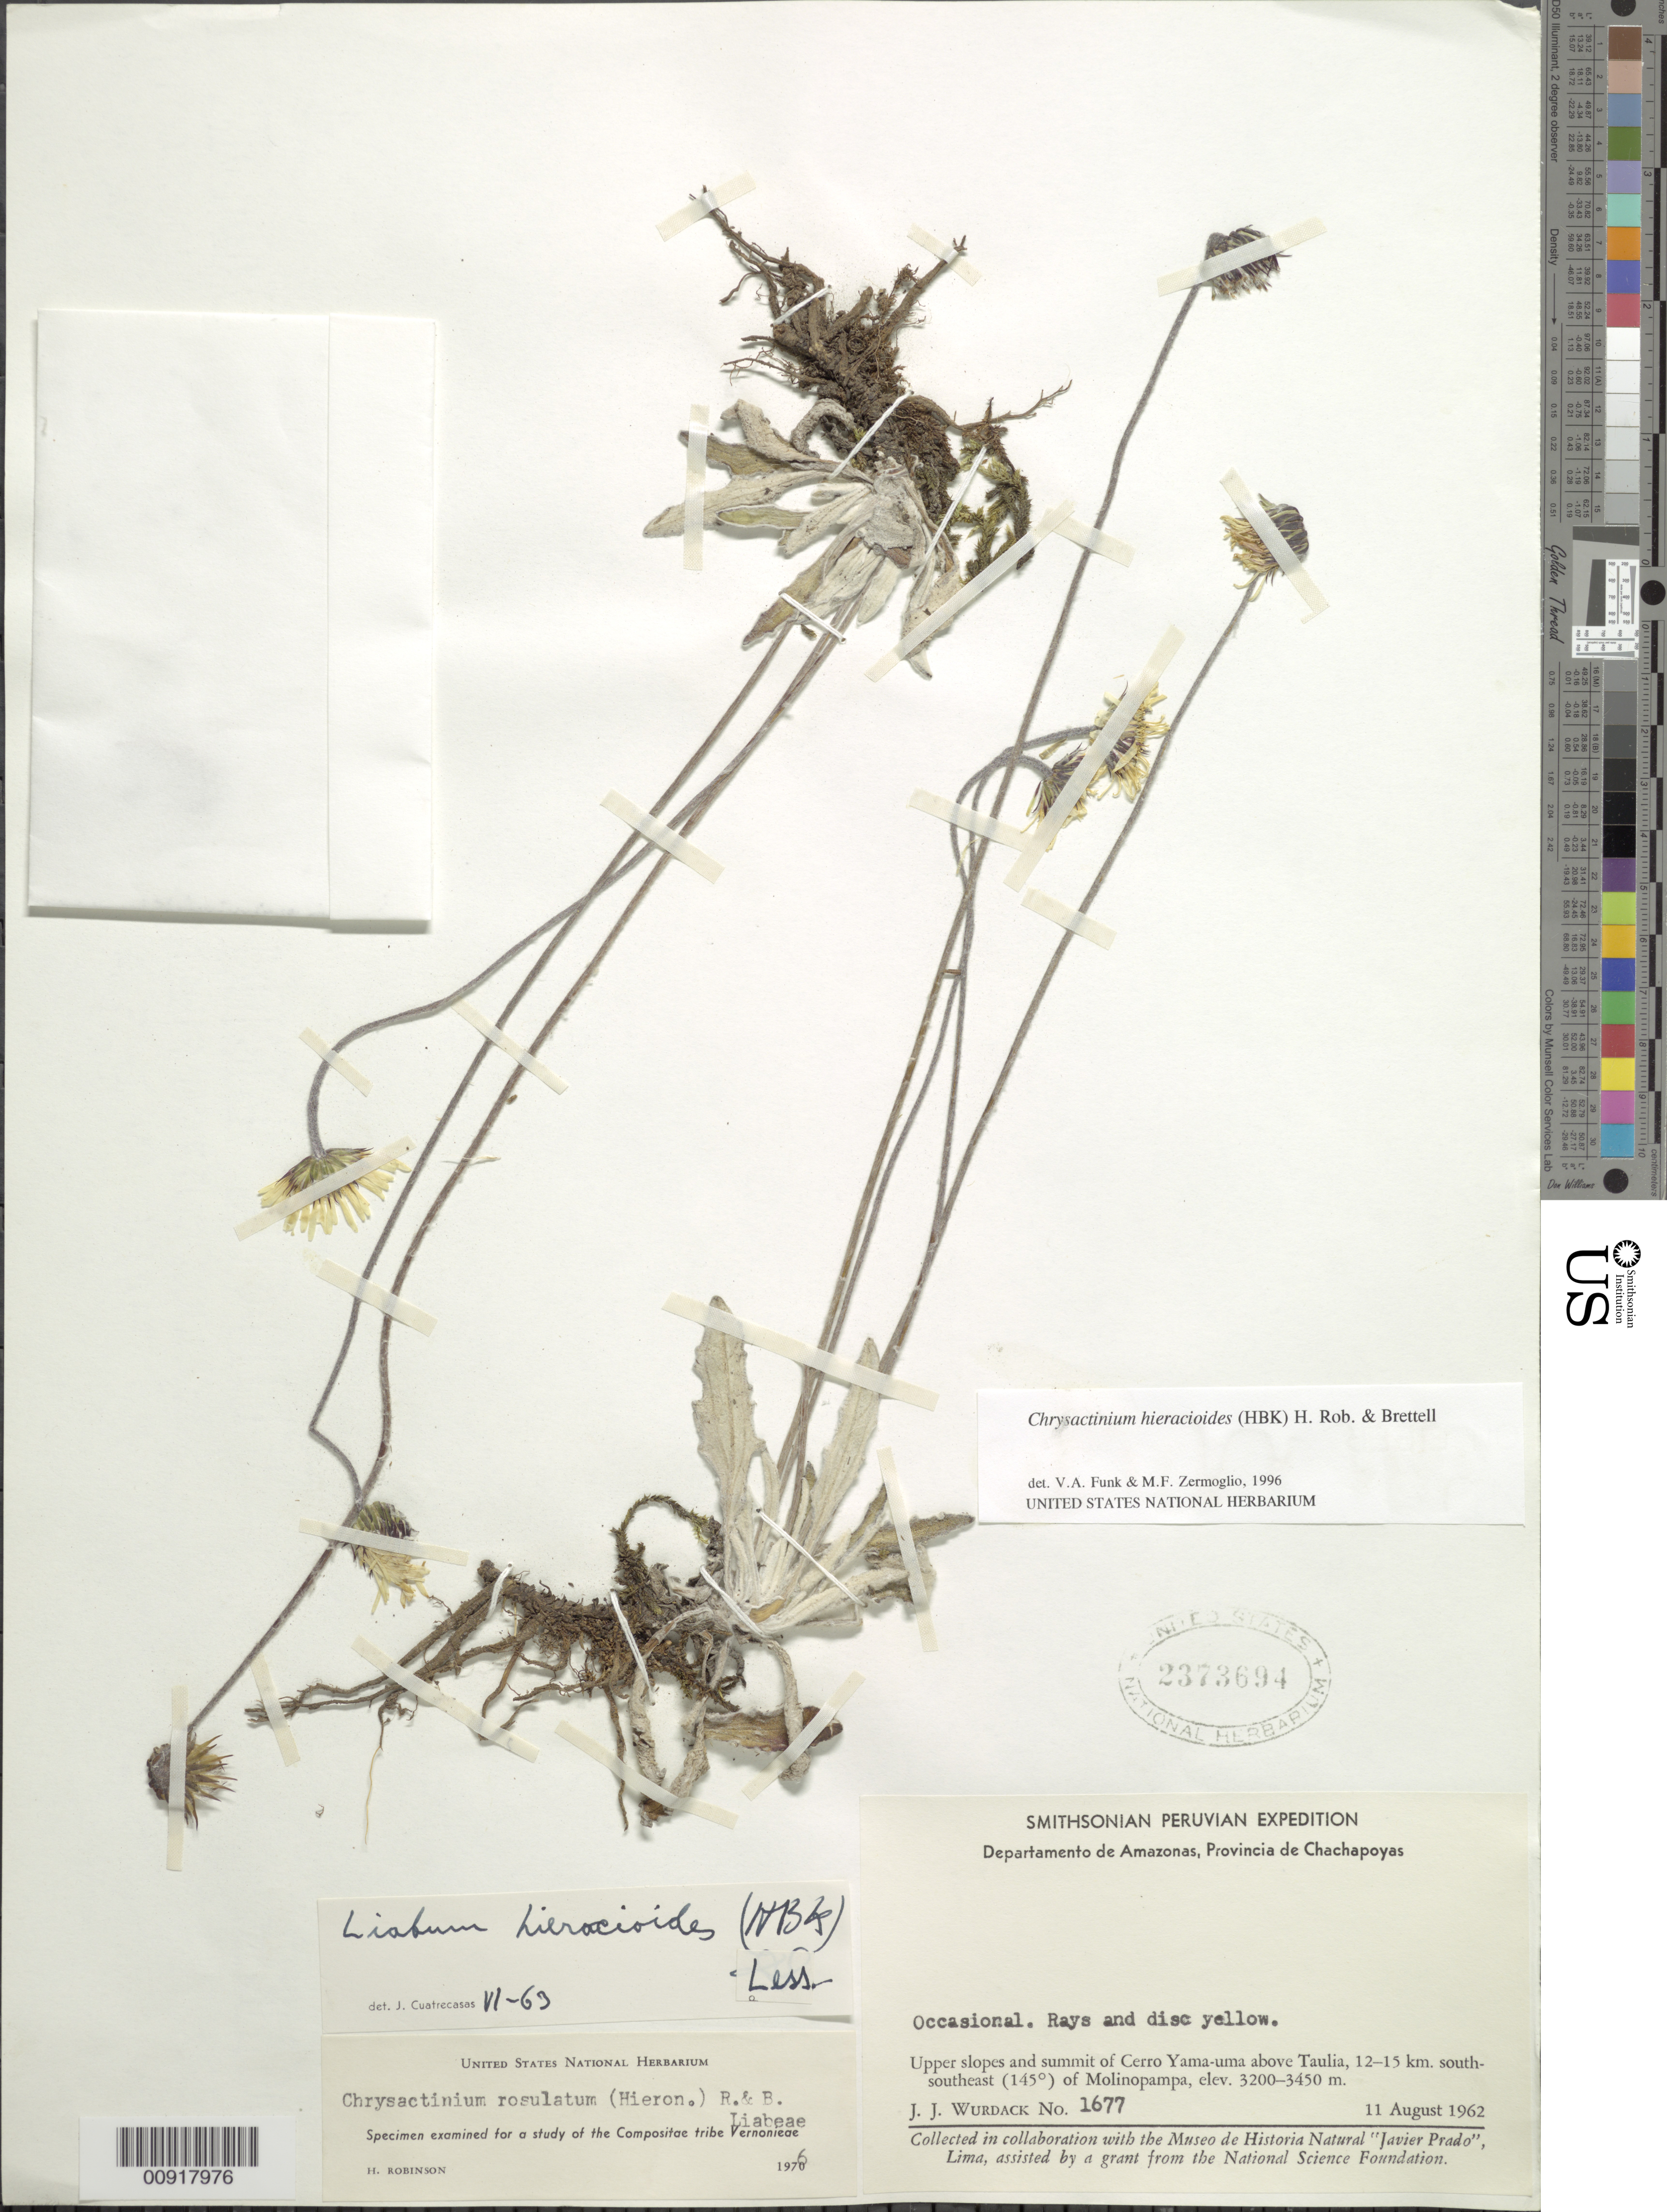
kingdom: Plantae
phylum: Tracheophyta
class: Magnoliopsida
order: Asterales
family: Asteraceae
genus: Chrysactinium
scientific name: Chrysactinium hieracioides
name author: (Kunth) H. Rob. & Brettell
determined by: Funk, V. A.; Zermoglio, M. F.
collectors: J. J. Wurdack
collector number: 1677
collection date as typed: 11 August 1962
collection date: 1962-08-11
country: Peru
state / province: Amazonas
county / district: Chachapoyas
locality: Prov. Chachapoyas, Dpto. Amazonas, upper slopes and summit of Cerro Yama-uma above Taulia, 12 km S SE of Molinopampa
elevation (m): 3200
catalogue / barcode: US 2373694